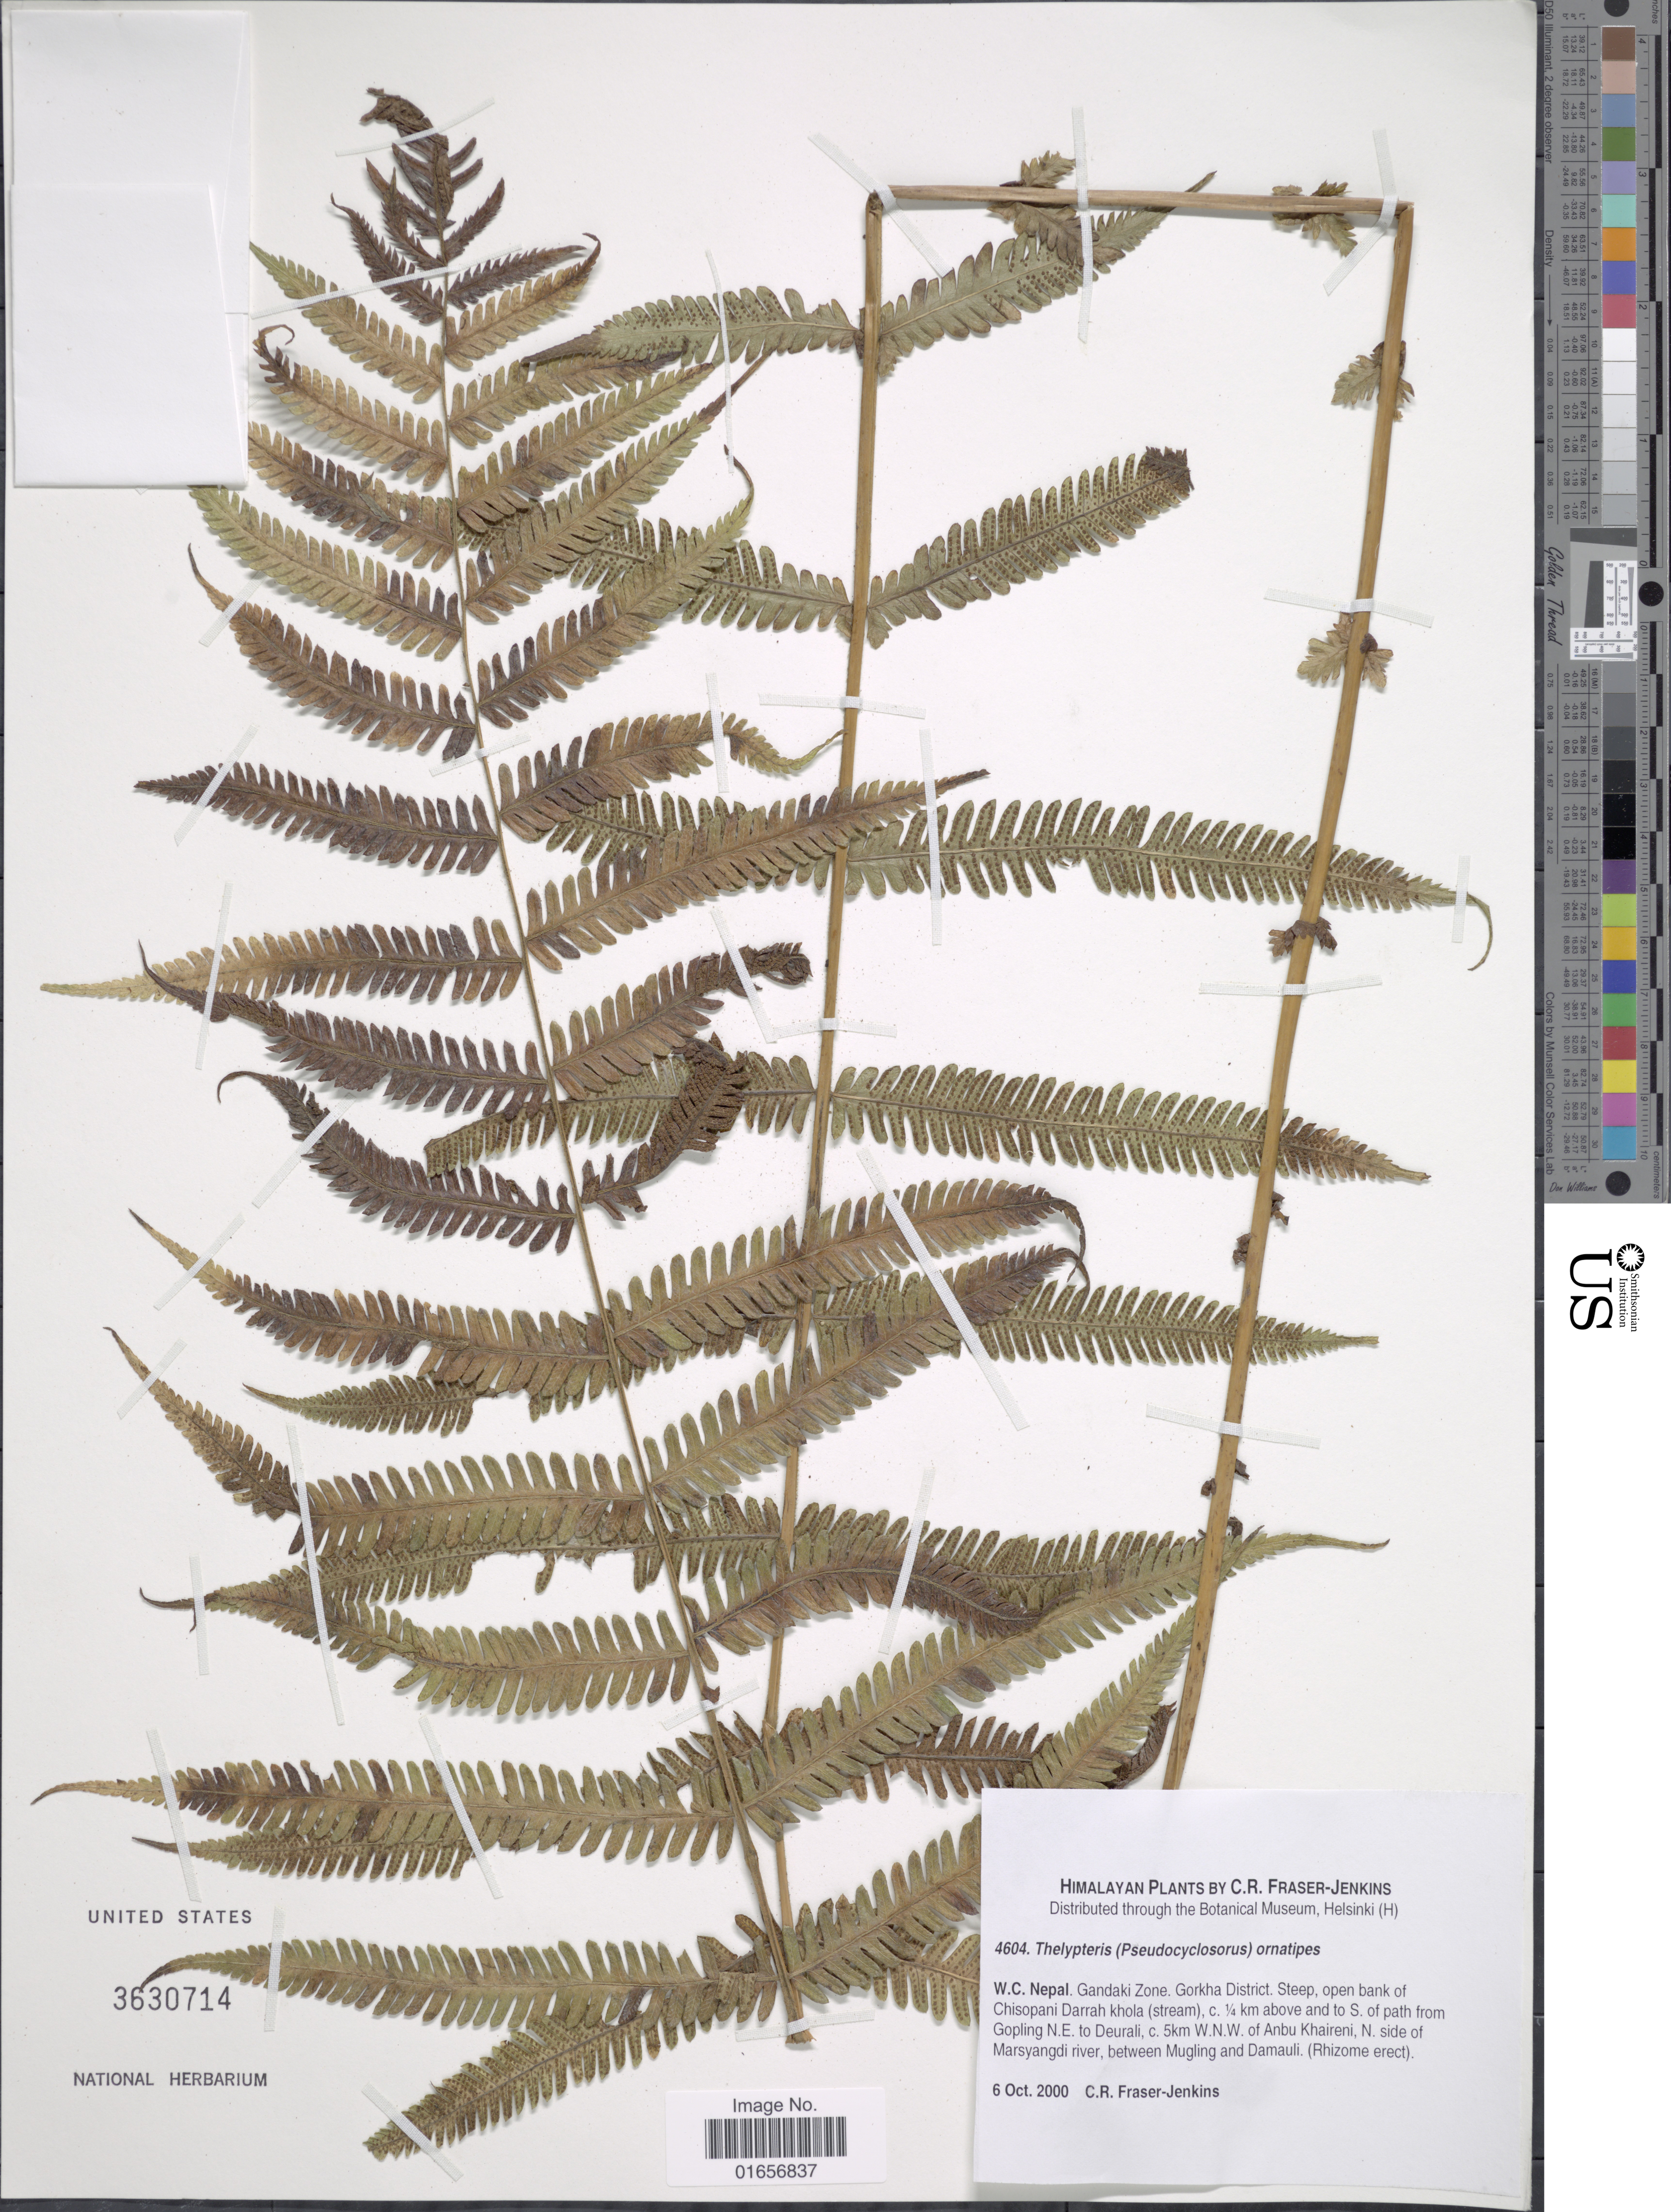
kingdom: Plantae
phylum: Tracheophyta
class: Polypodiopsida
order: Polypodiales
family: Thelypteridaceae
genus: Pseudocyclosorus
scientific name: Pseudocyclosorus ornatipes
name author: Holttum & J.W. Grimes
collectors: C. R. Fraser-Jenkins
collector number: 4604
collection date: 2000-10-06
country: Nepal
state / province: Gandaki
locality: Himalayan, W. C. Nepal, Gorkha district, Steep, open bank of Chisopani Darrah khola (stream), c. 1/4 km above and to S. of path from Gopling N.E. to Deurali, c. 5 km. W. N. W. of Anbu Khaireni, N. side of Maryangdi river between Mugling and Damauli (Rhizome erect)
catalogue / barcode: US 3630714